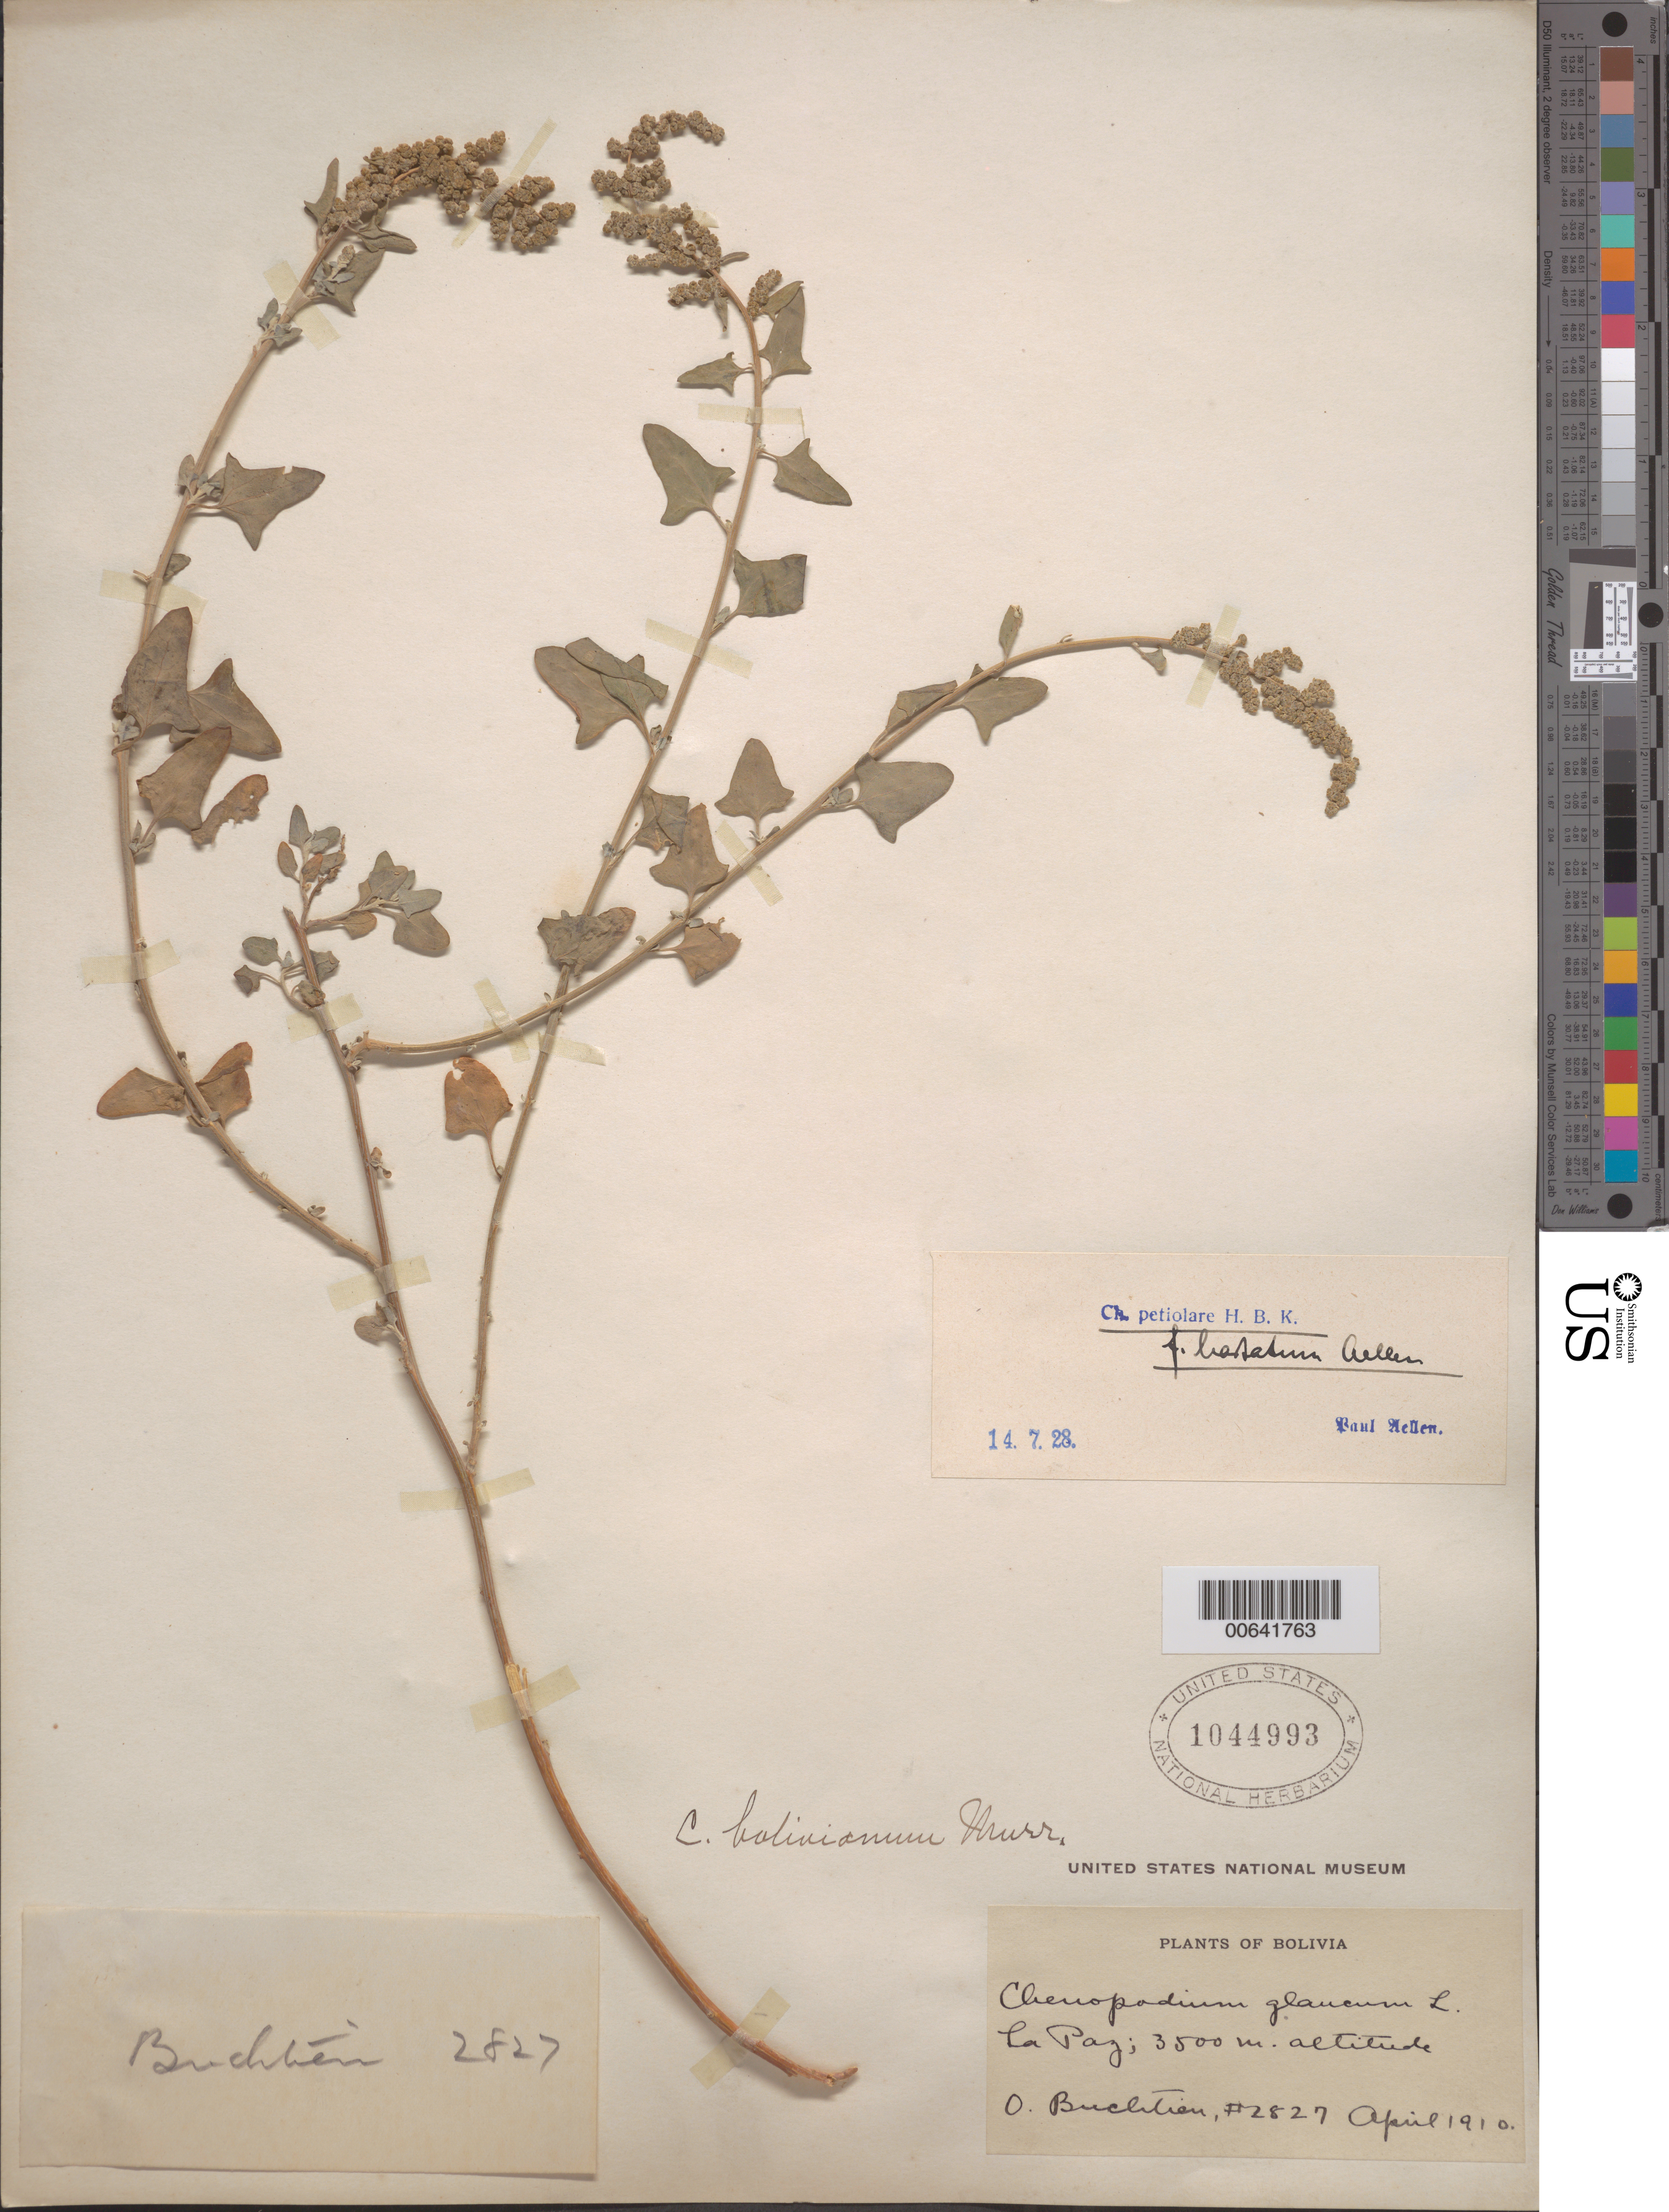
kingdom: Plantae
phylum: Tracheophyta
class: Magnoliopsida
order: Caryophyllales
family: Amaranthaceae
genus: Chenopodium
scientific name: Chenopodium petiolare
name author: Kunth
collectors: O. Buchtien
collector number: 2827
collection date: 1910-04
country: Bolivia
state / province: La Paz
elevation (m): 3500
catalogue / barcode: US 1044993